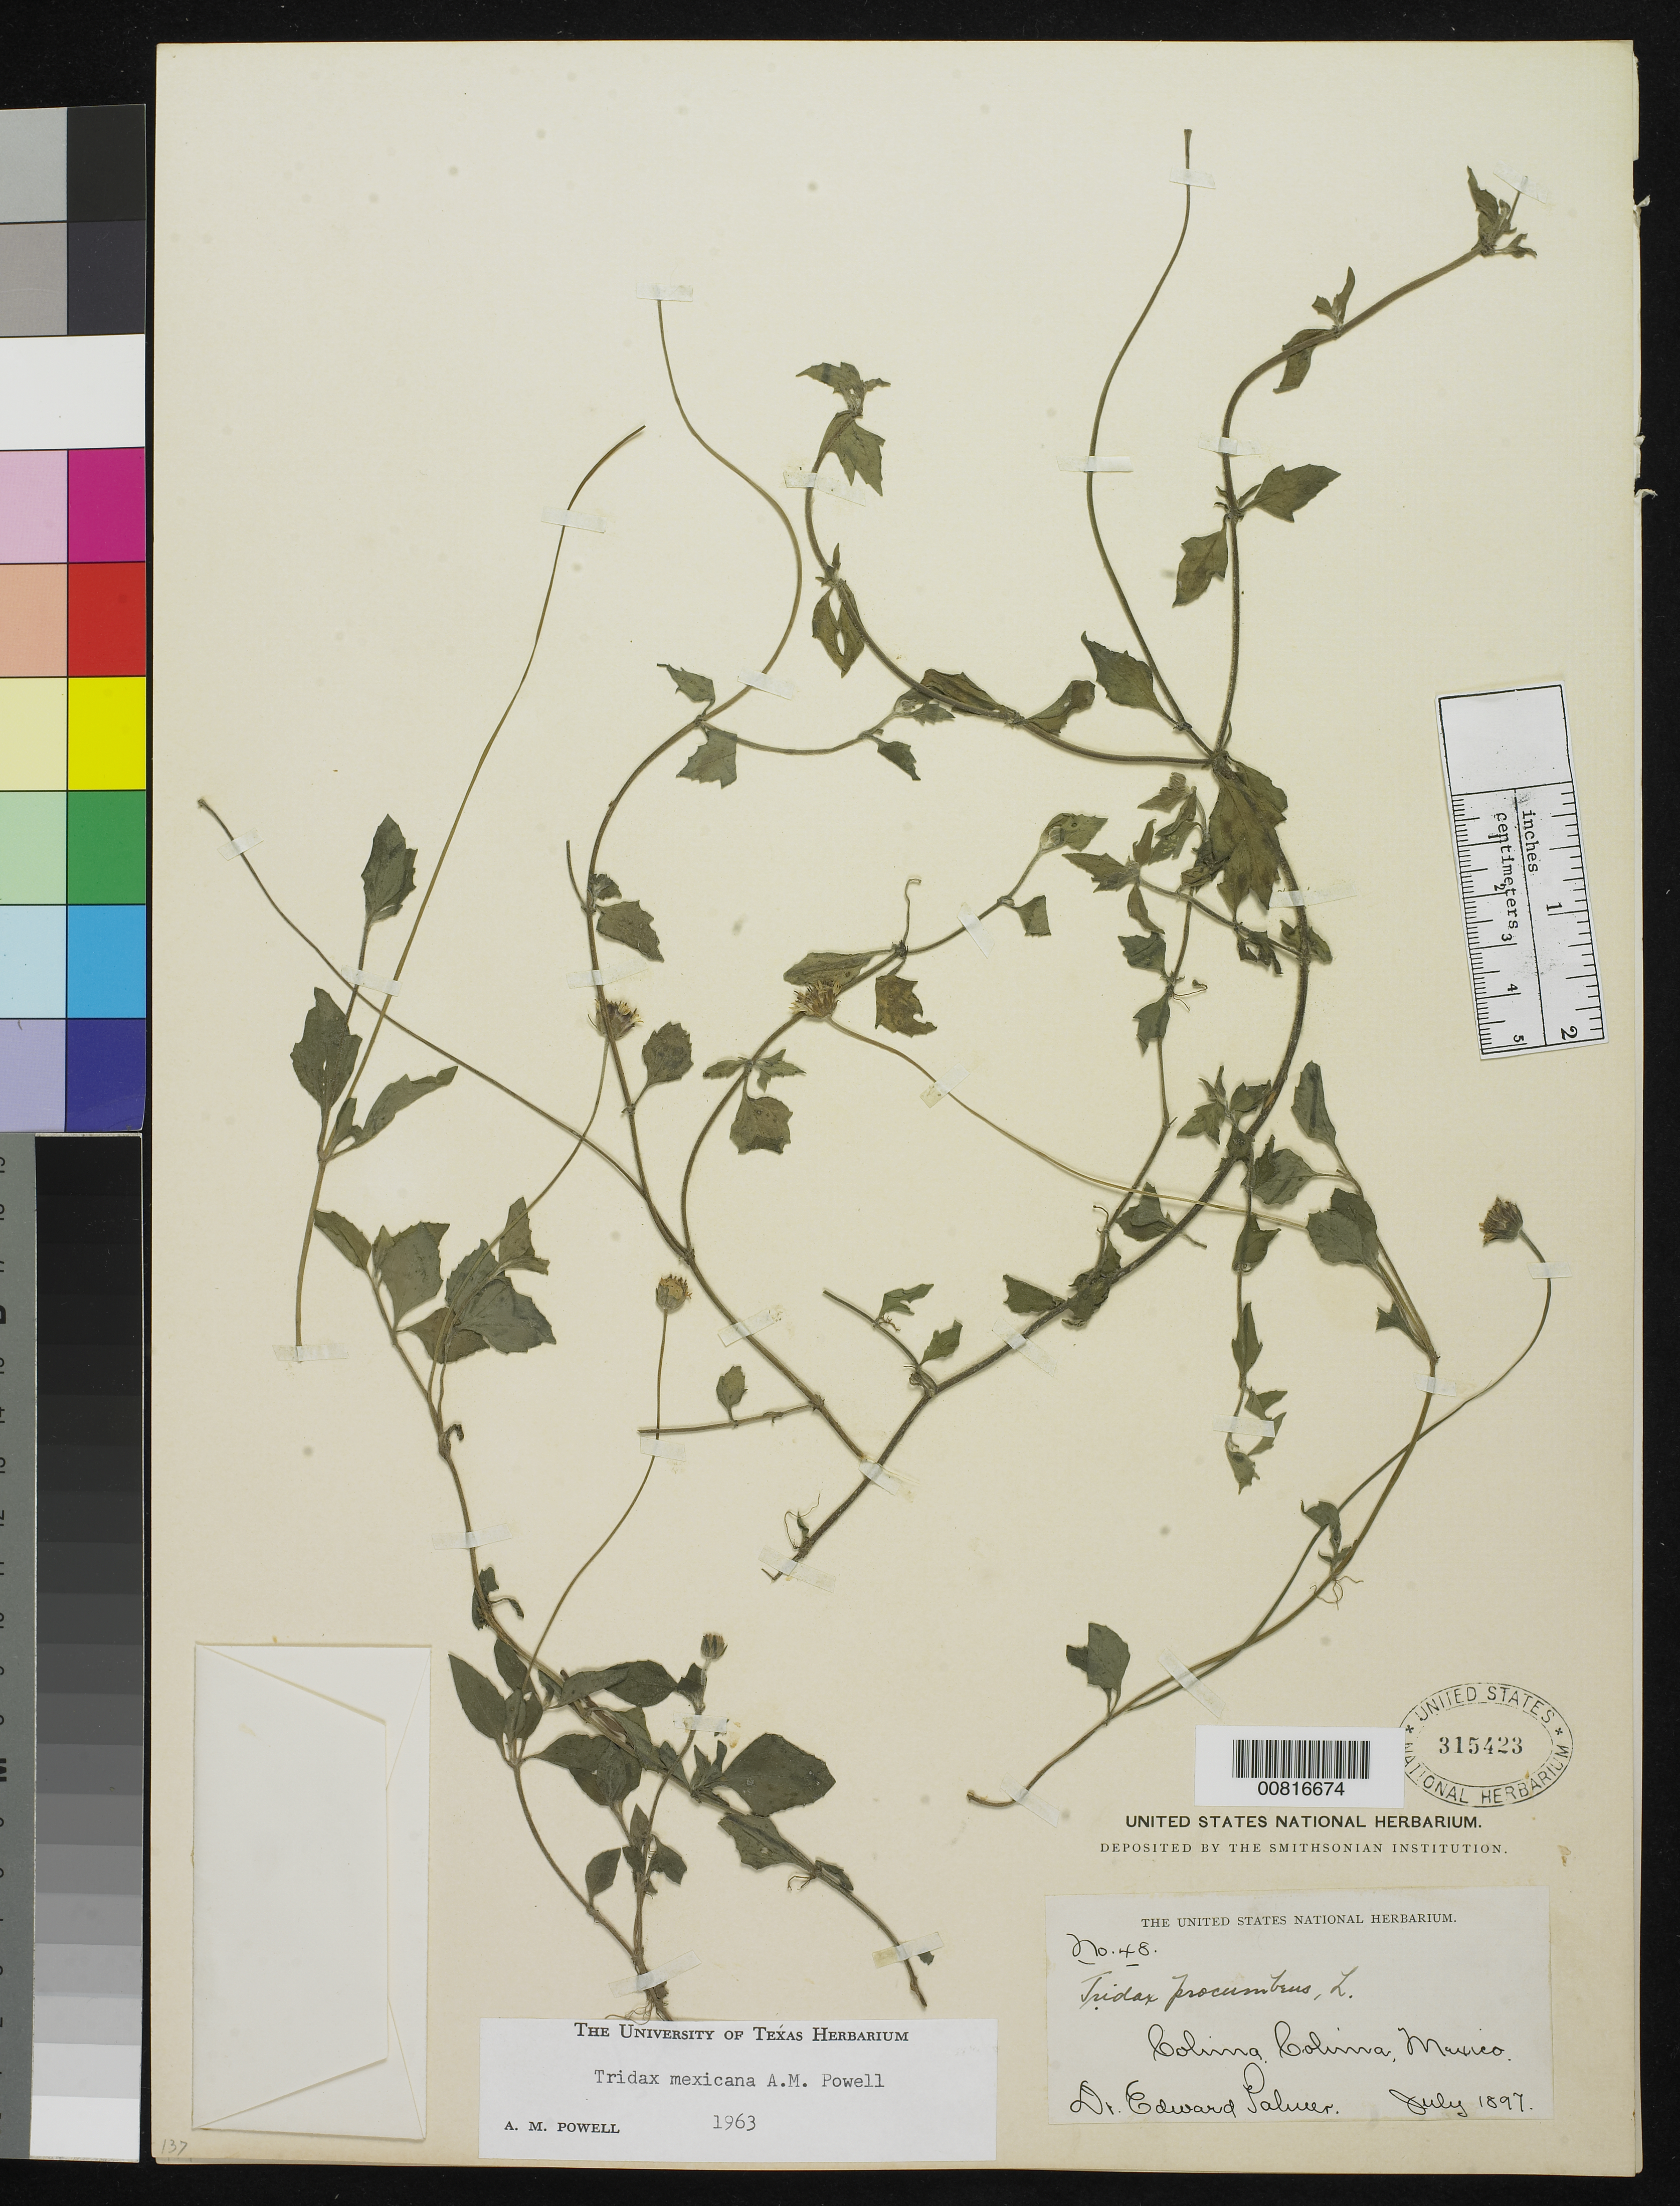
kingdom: Plantae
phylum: Tracheophyta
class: Magnoliopsida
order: Asterales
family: Asteraceae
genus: Tridax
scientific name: Tridax mexicana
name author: A.M. Powell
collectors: E. Palmer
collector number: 48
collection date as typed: Jul 1897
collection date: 1897-07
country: Mexico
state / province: Colima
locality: Colima, Colima.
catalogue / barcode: US 315423